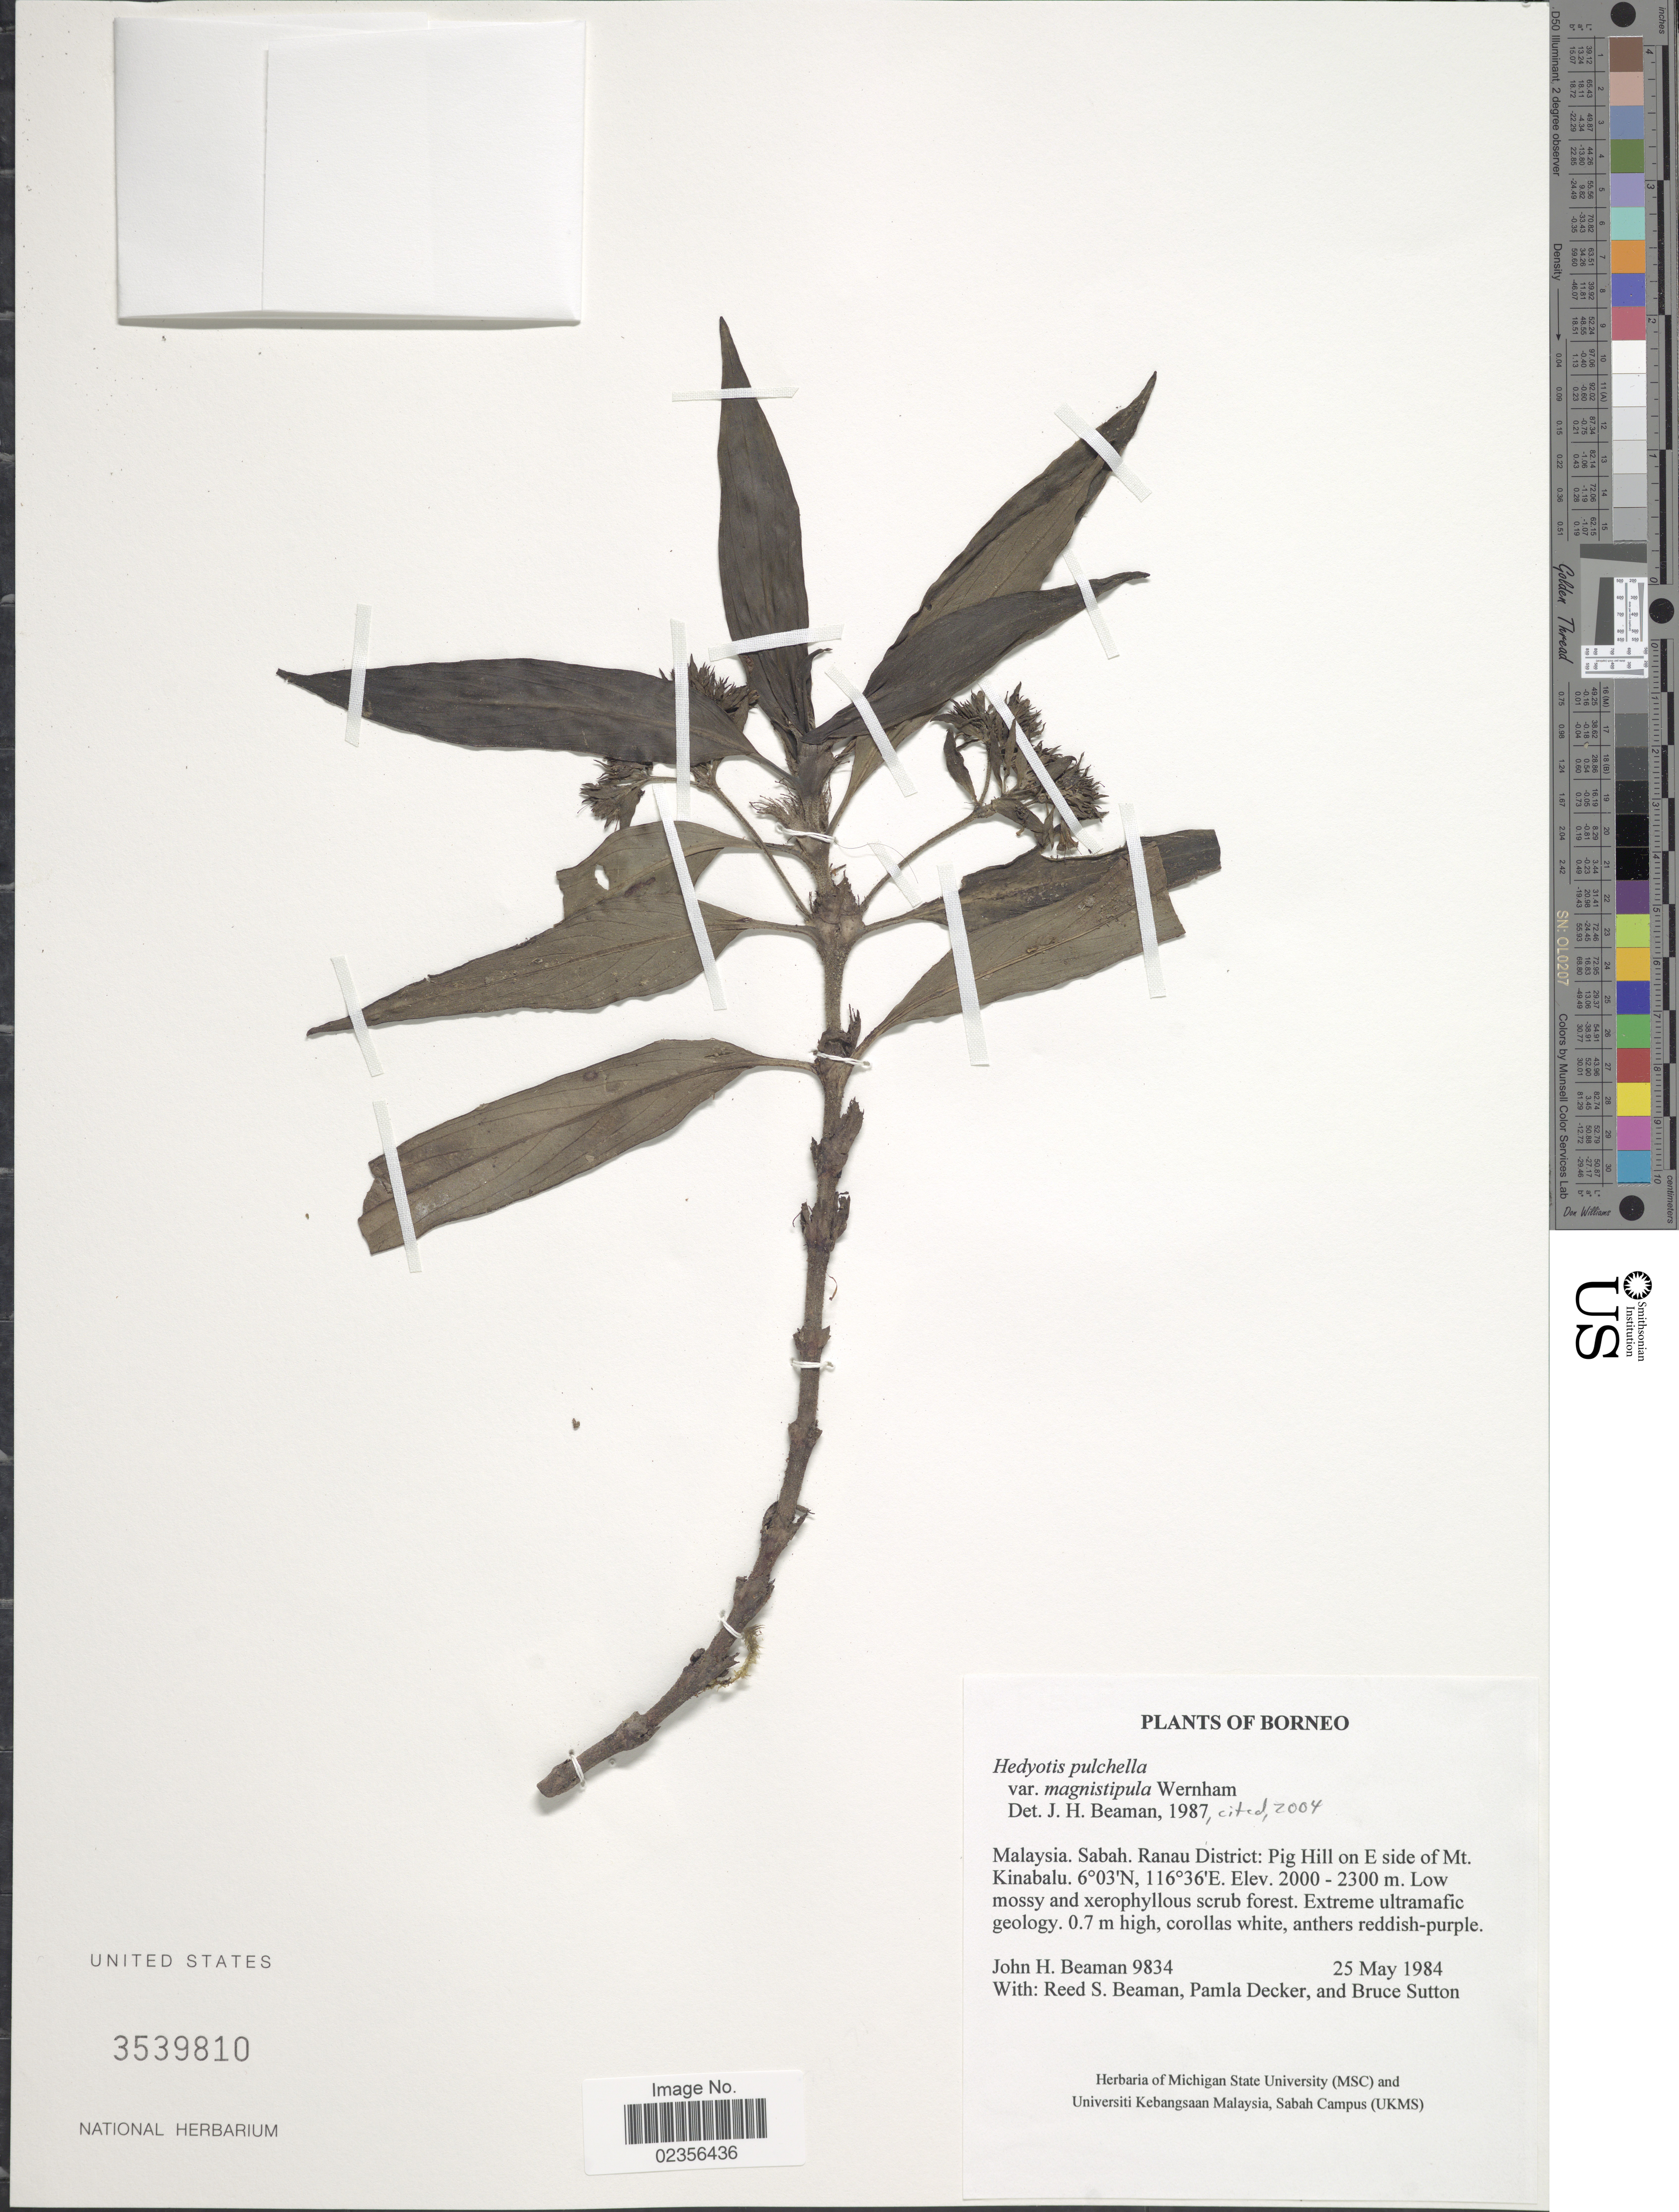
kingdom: Plantae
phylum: Tracheophyta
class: Magnoliopsida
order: Gentianales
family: Rubiaceae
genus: Hedyotis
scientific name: Hedyotis pulchella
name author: Stapf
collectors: J. H. Beaman, R. S. Beaman, P. Decker & B. Sutton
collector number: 9834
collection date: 1984-05-25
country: Malaysia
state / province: Sabah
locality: Borneo. Ranau District: Pig Hill on E side of Mt. Kinabalu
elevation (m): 2000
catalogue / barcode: US 3539810